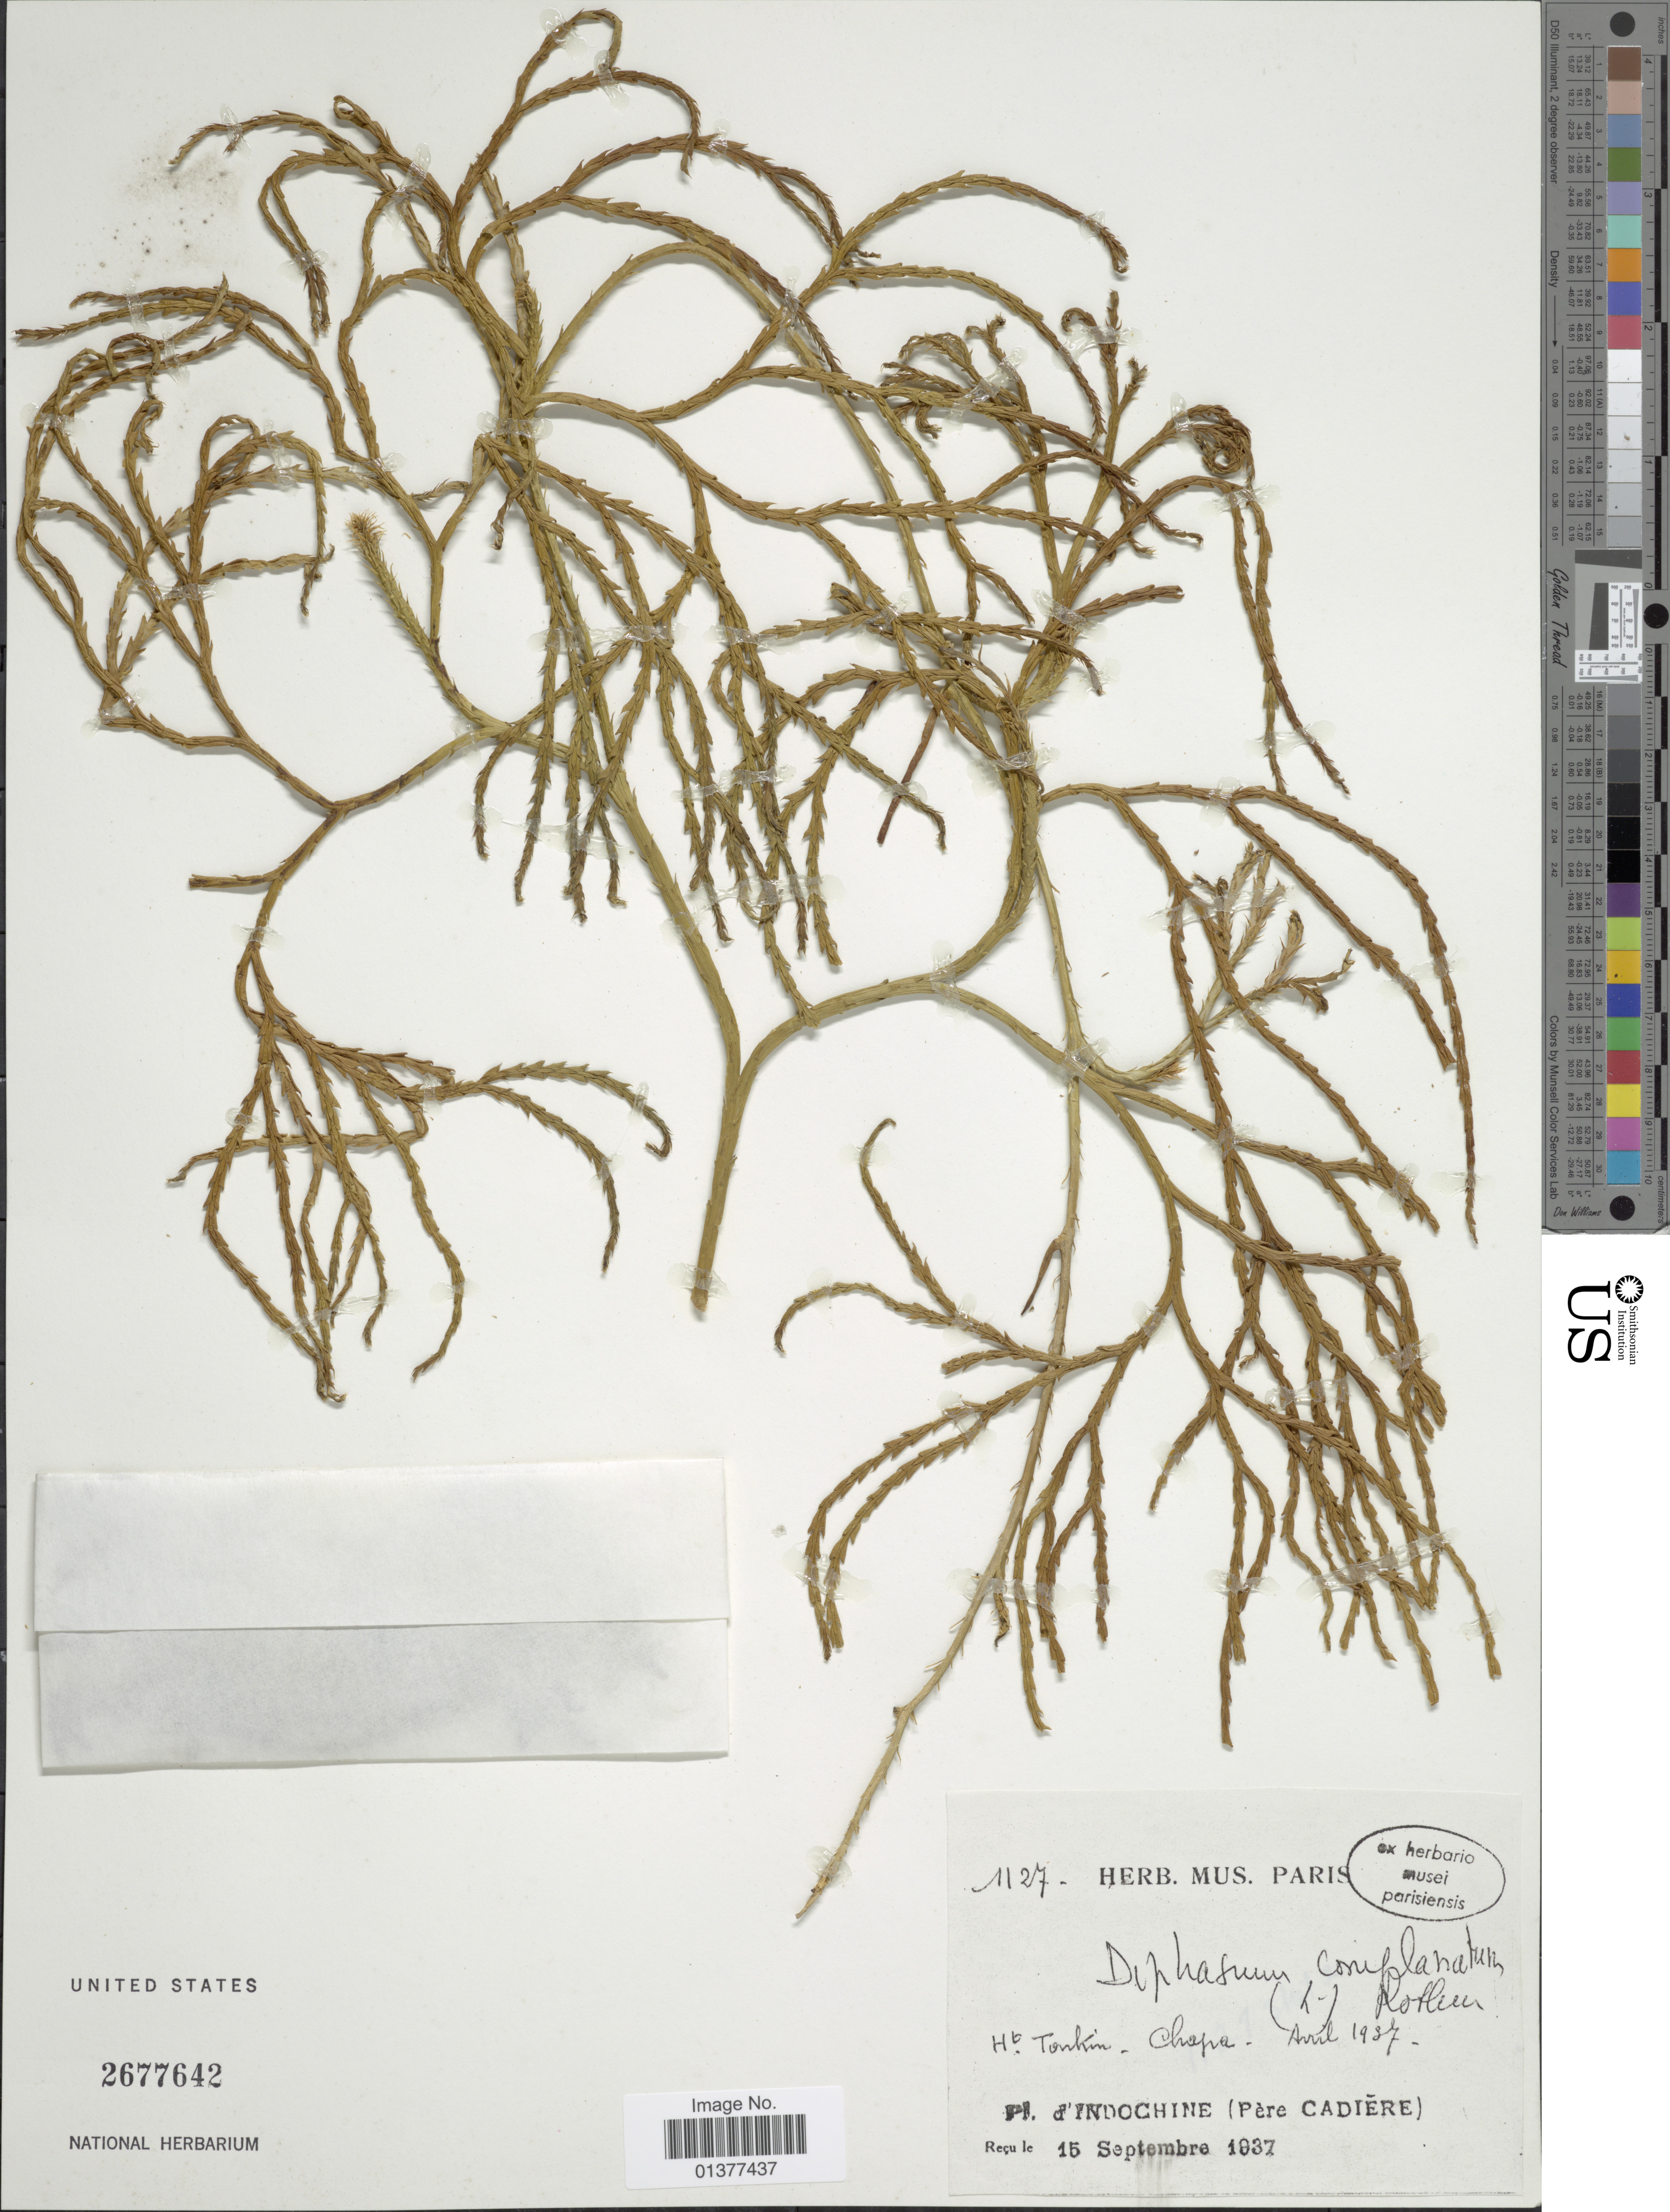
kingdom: Plantae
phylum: Tracheophyta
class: Lycopodiopsida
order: Lycopodiales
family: Lycopodiaceae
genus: Diphasiastrum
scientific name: Diphasiastrum complanatum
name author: (L.) Holub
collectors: ex herb. Mus. Paris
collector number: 1127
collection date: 1937-04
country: Vietnam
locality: Ht. Tonkin, Chapa, Pl. d'Indochine(Pere Cadiere)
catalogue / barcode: US 2677642